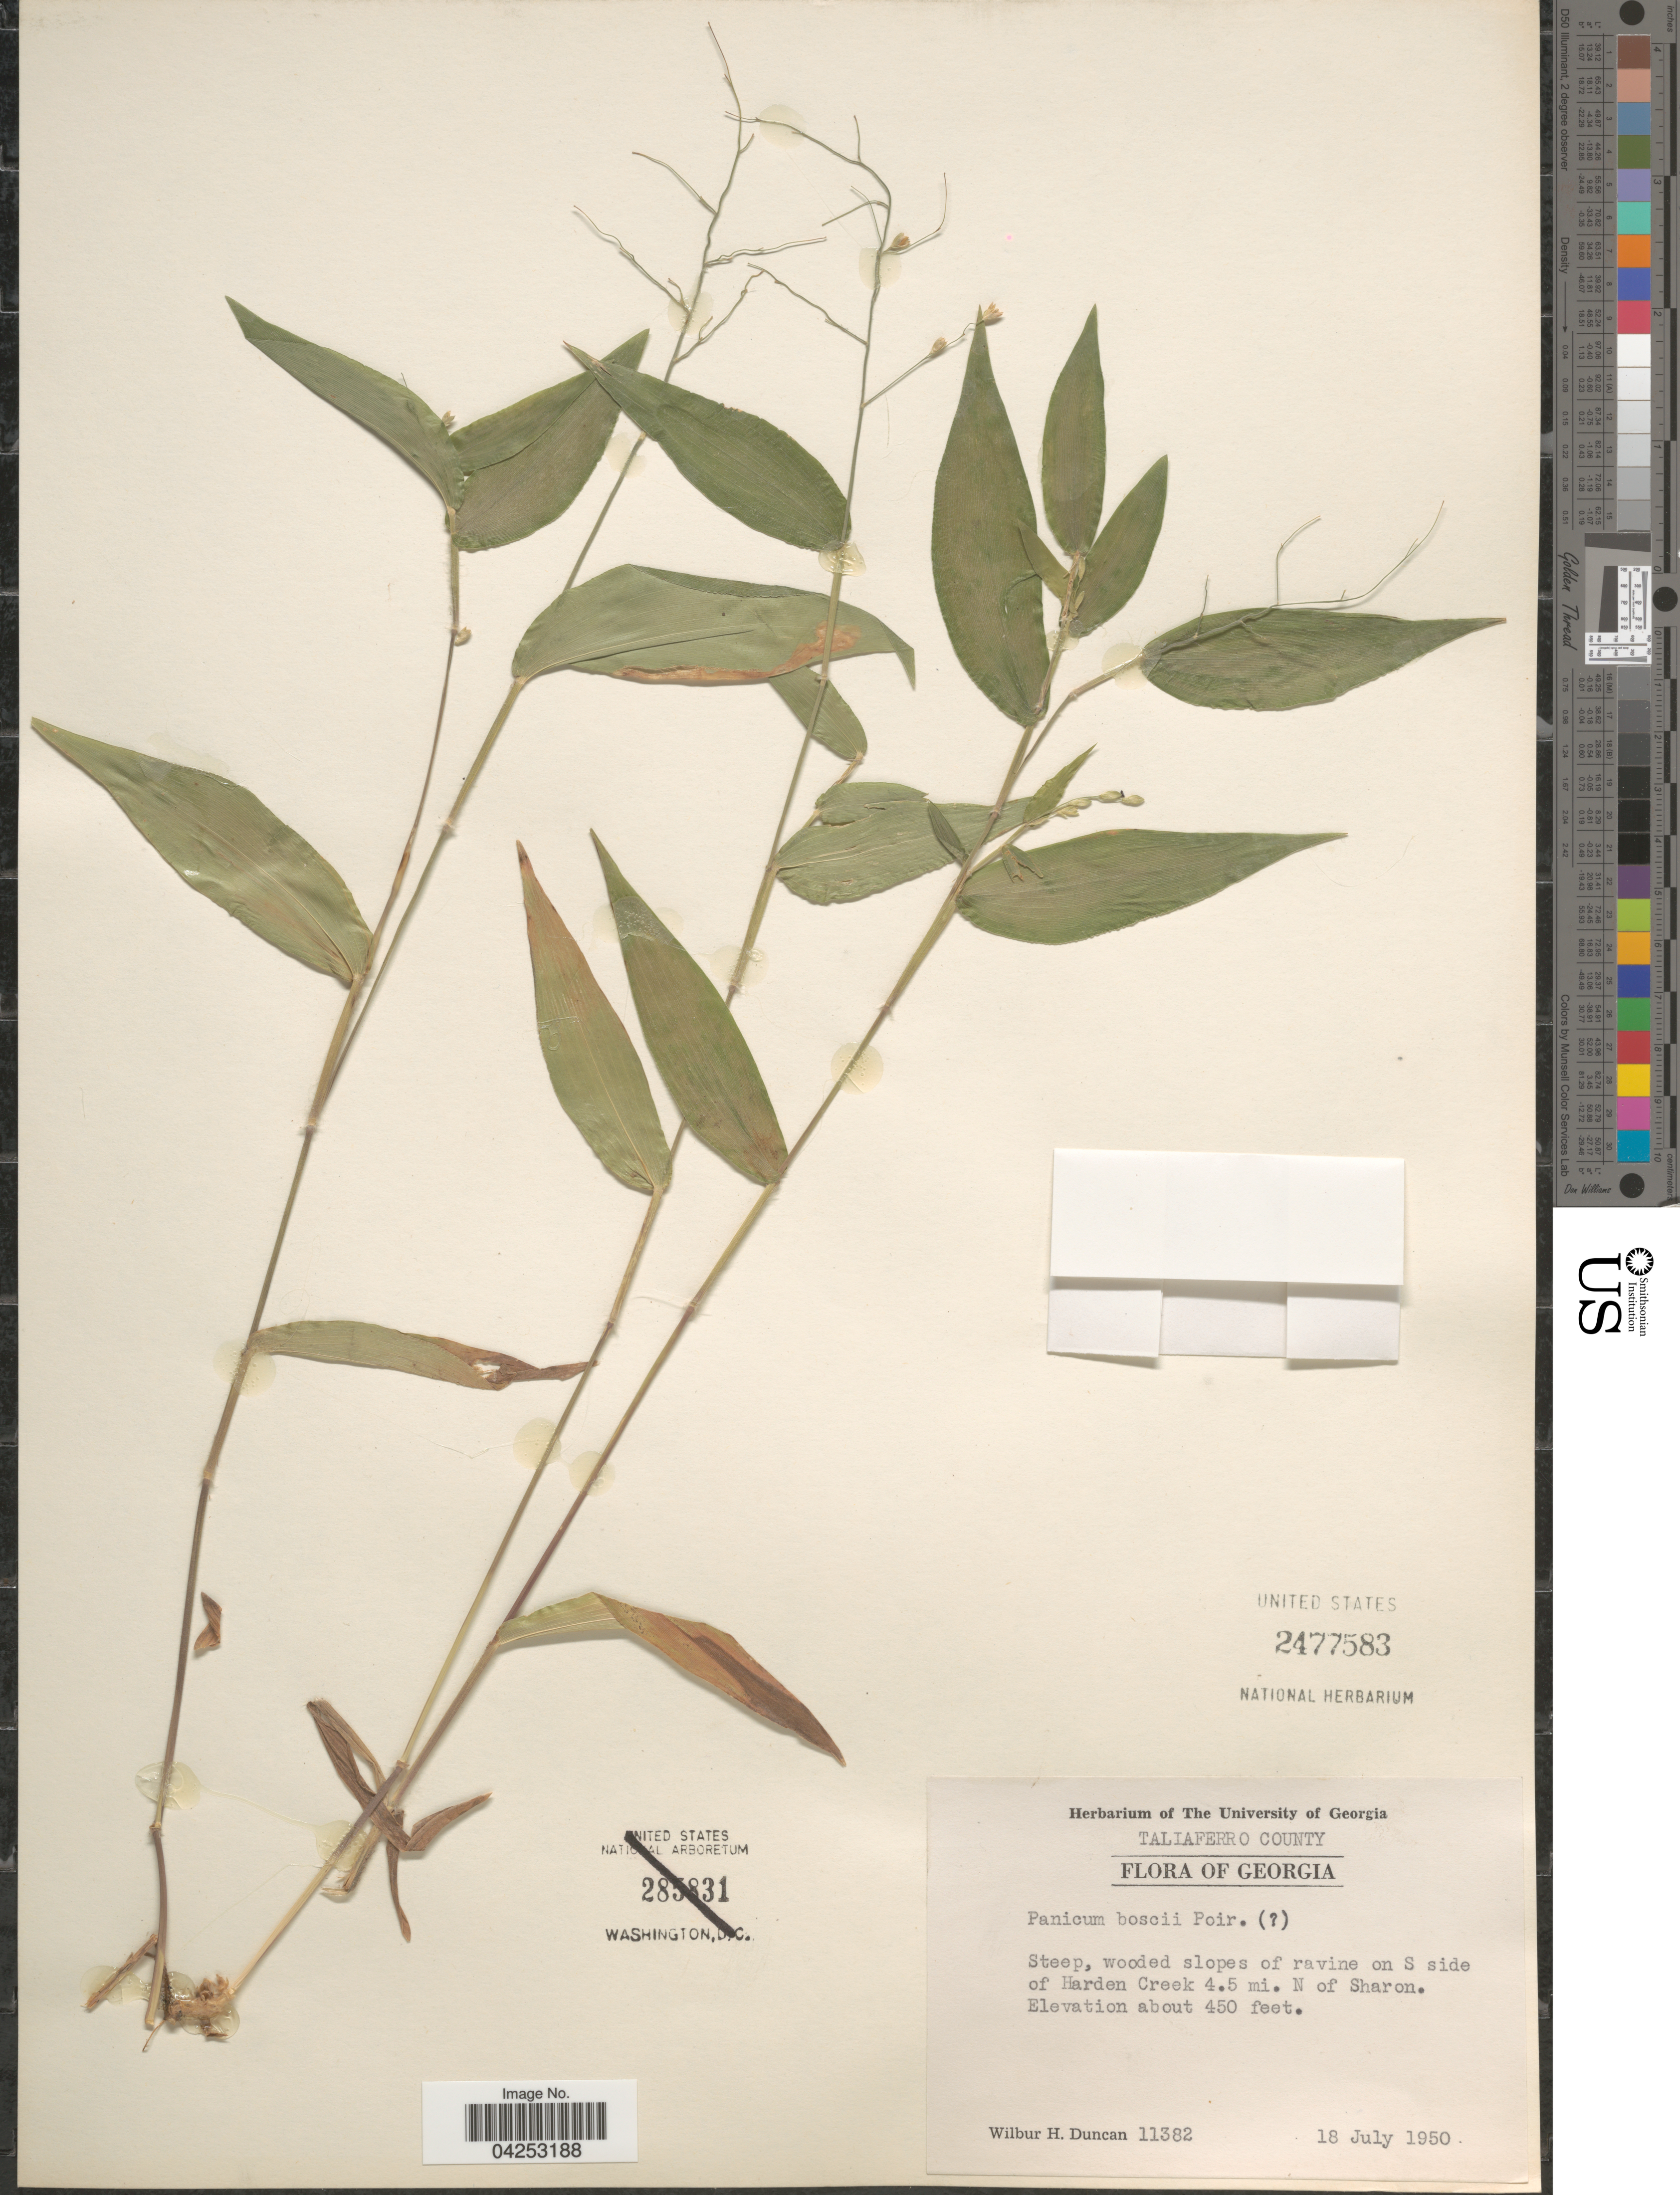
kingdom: Plantae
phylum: Tracheophyta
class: Liliopsida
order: Poales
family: Poaceae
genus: Dichanthelium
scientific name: Dichanthelium boscii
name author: (Poir.) Gould & C.A. Clark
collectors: W. H. Duncan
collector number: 11382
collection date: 1950-07-18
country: United States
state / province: Georgia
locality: Tallaferro County. Steep, wooded slopes of ravine on S side of Harden Creek 4.5 mi. N of Sharon.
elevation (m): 137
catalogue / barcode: US 2477583